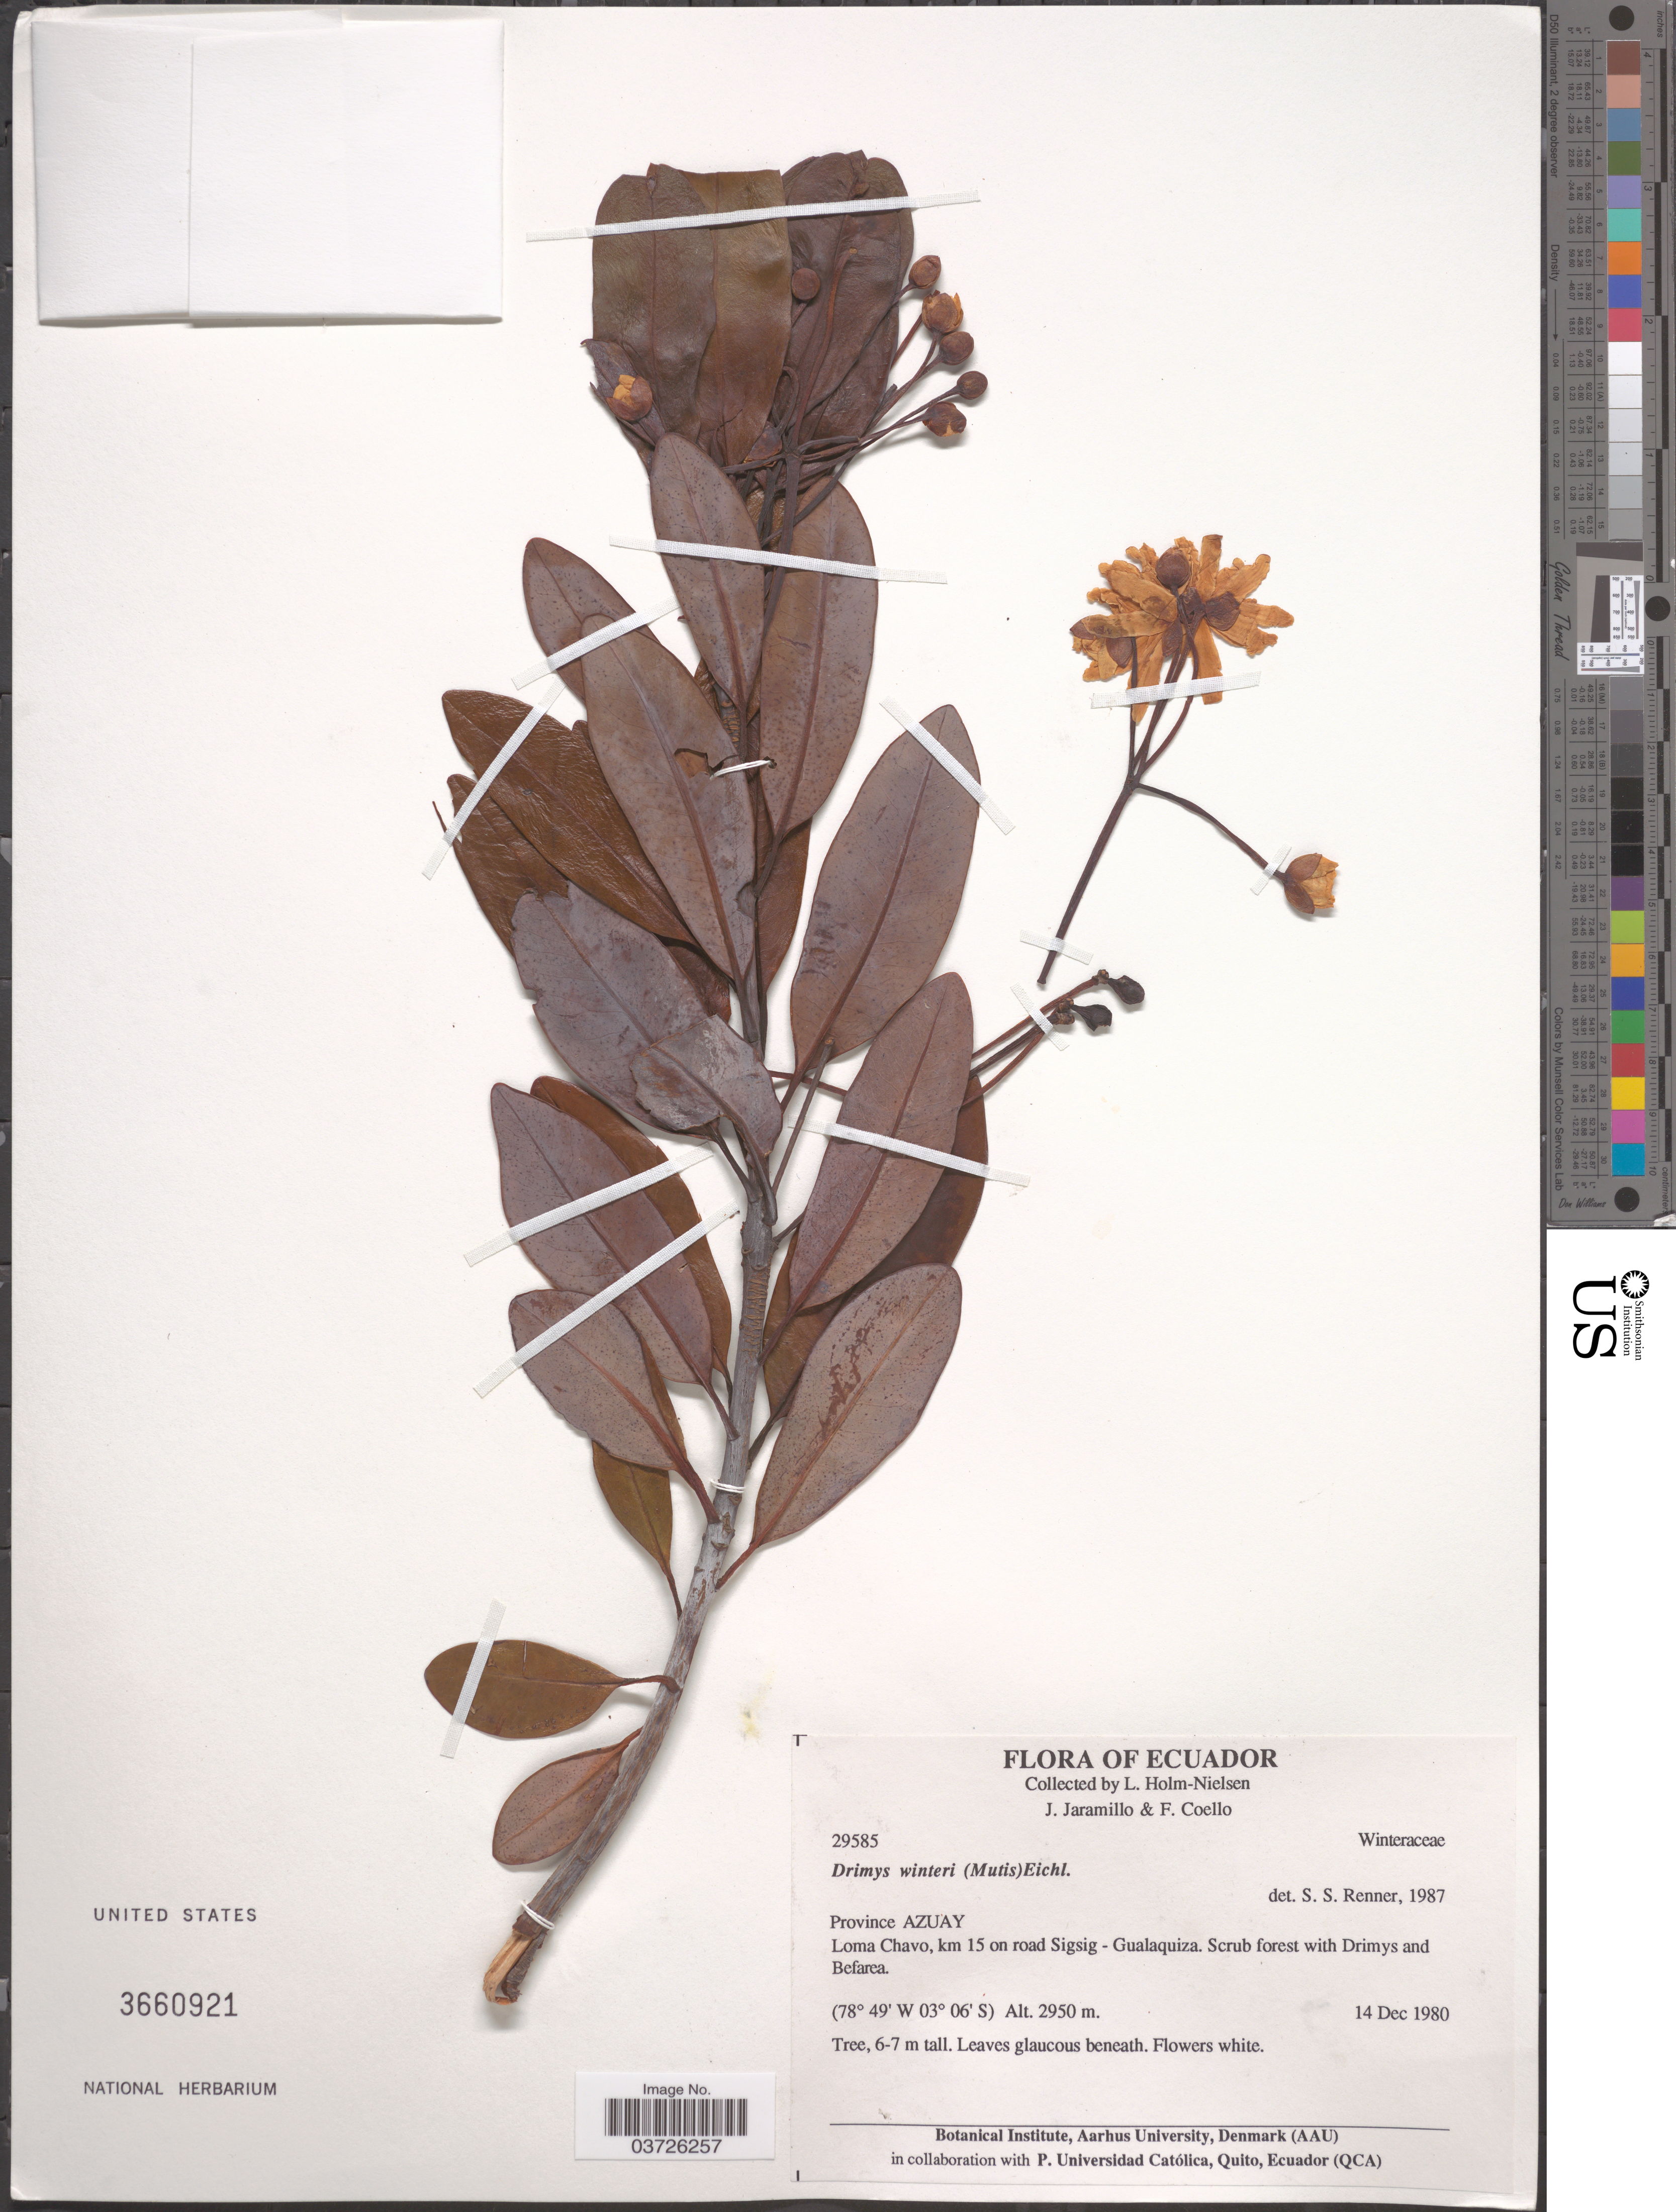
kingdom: Plantae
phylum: Tracheophyta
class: Magnoliopsida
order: Canellales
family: Winteraceae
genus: Drimys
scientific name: Drimys winteri var. winteri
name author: J.R. Forst. & G. Forst.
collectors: L. Holm-Nielsen, J. Jaramillo & F. Coello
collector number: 29585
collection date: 1980-12-14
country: Ecuador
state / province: Azuay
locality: Loma Chavo, km 15 on road Sigsig - Gualaquiza.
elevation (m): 2950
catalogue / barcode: US 3660921